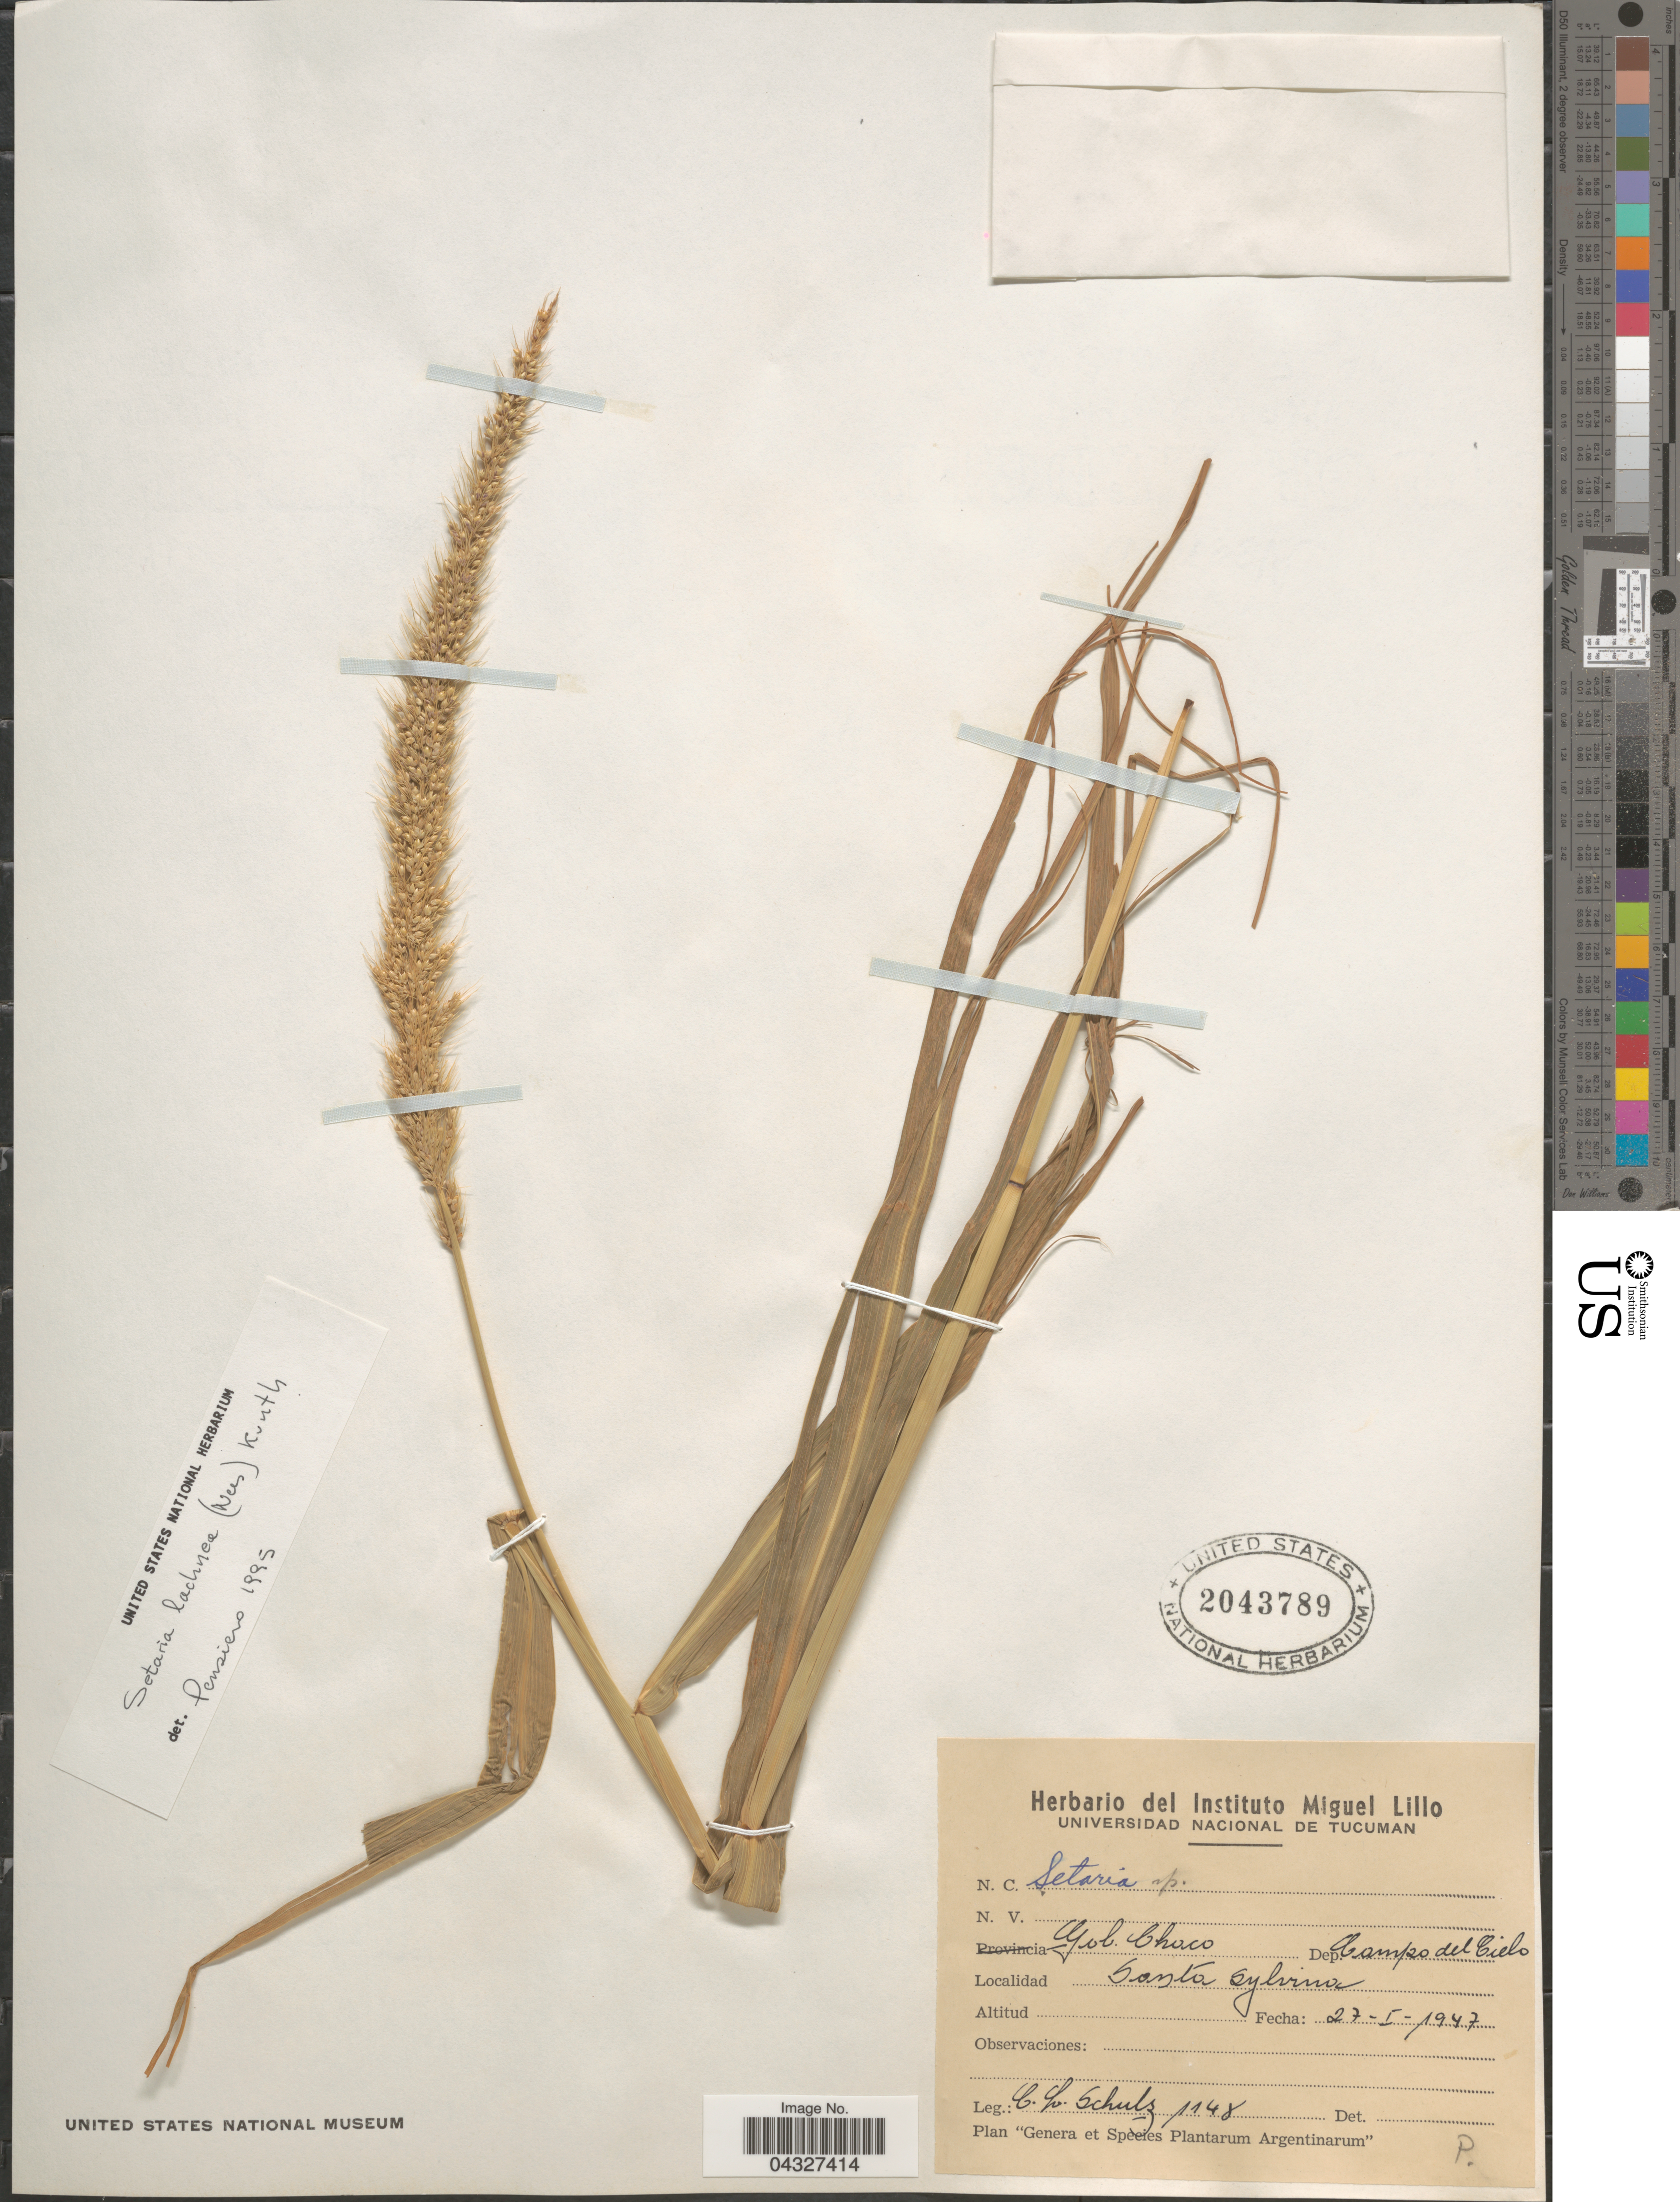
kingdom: Plantae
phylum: Tracheophyta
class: Liliopsida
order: Poales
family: Poaceae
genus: Setaria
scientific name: Setaria lachnea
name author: (Nees) Kunth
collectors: C. L. Schulz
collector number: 1148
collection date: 1947-01-27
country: Argentina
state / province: Chaco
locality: Gob. Chaco. Dep. Campo del Cielo. Santa Sylvina.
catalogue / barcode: US 2043789